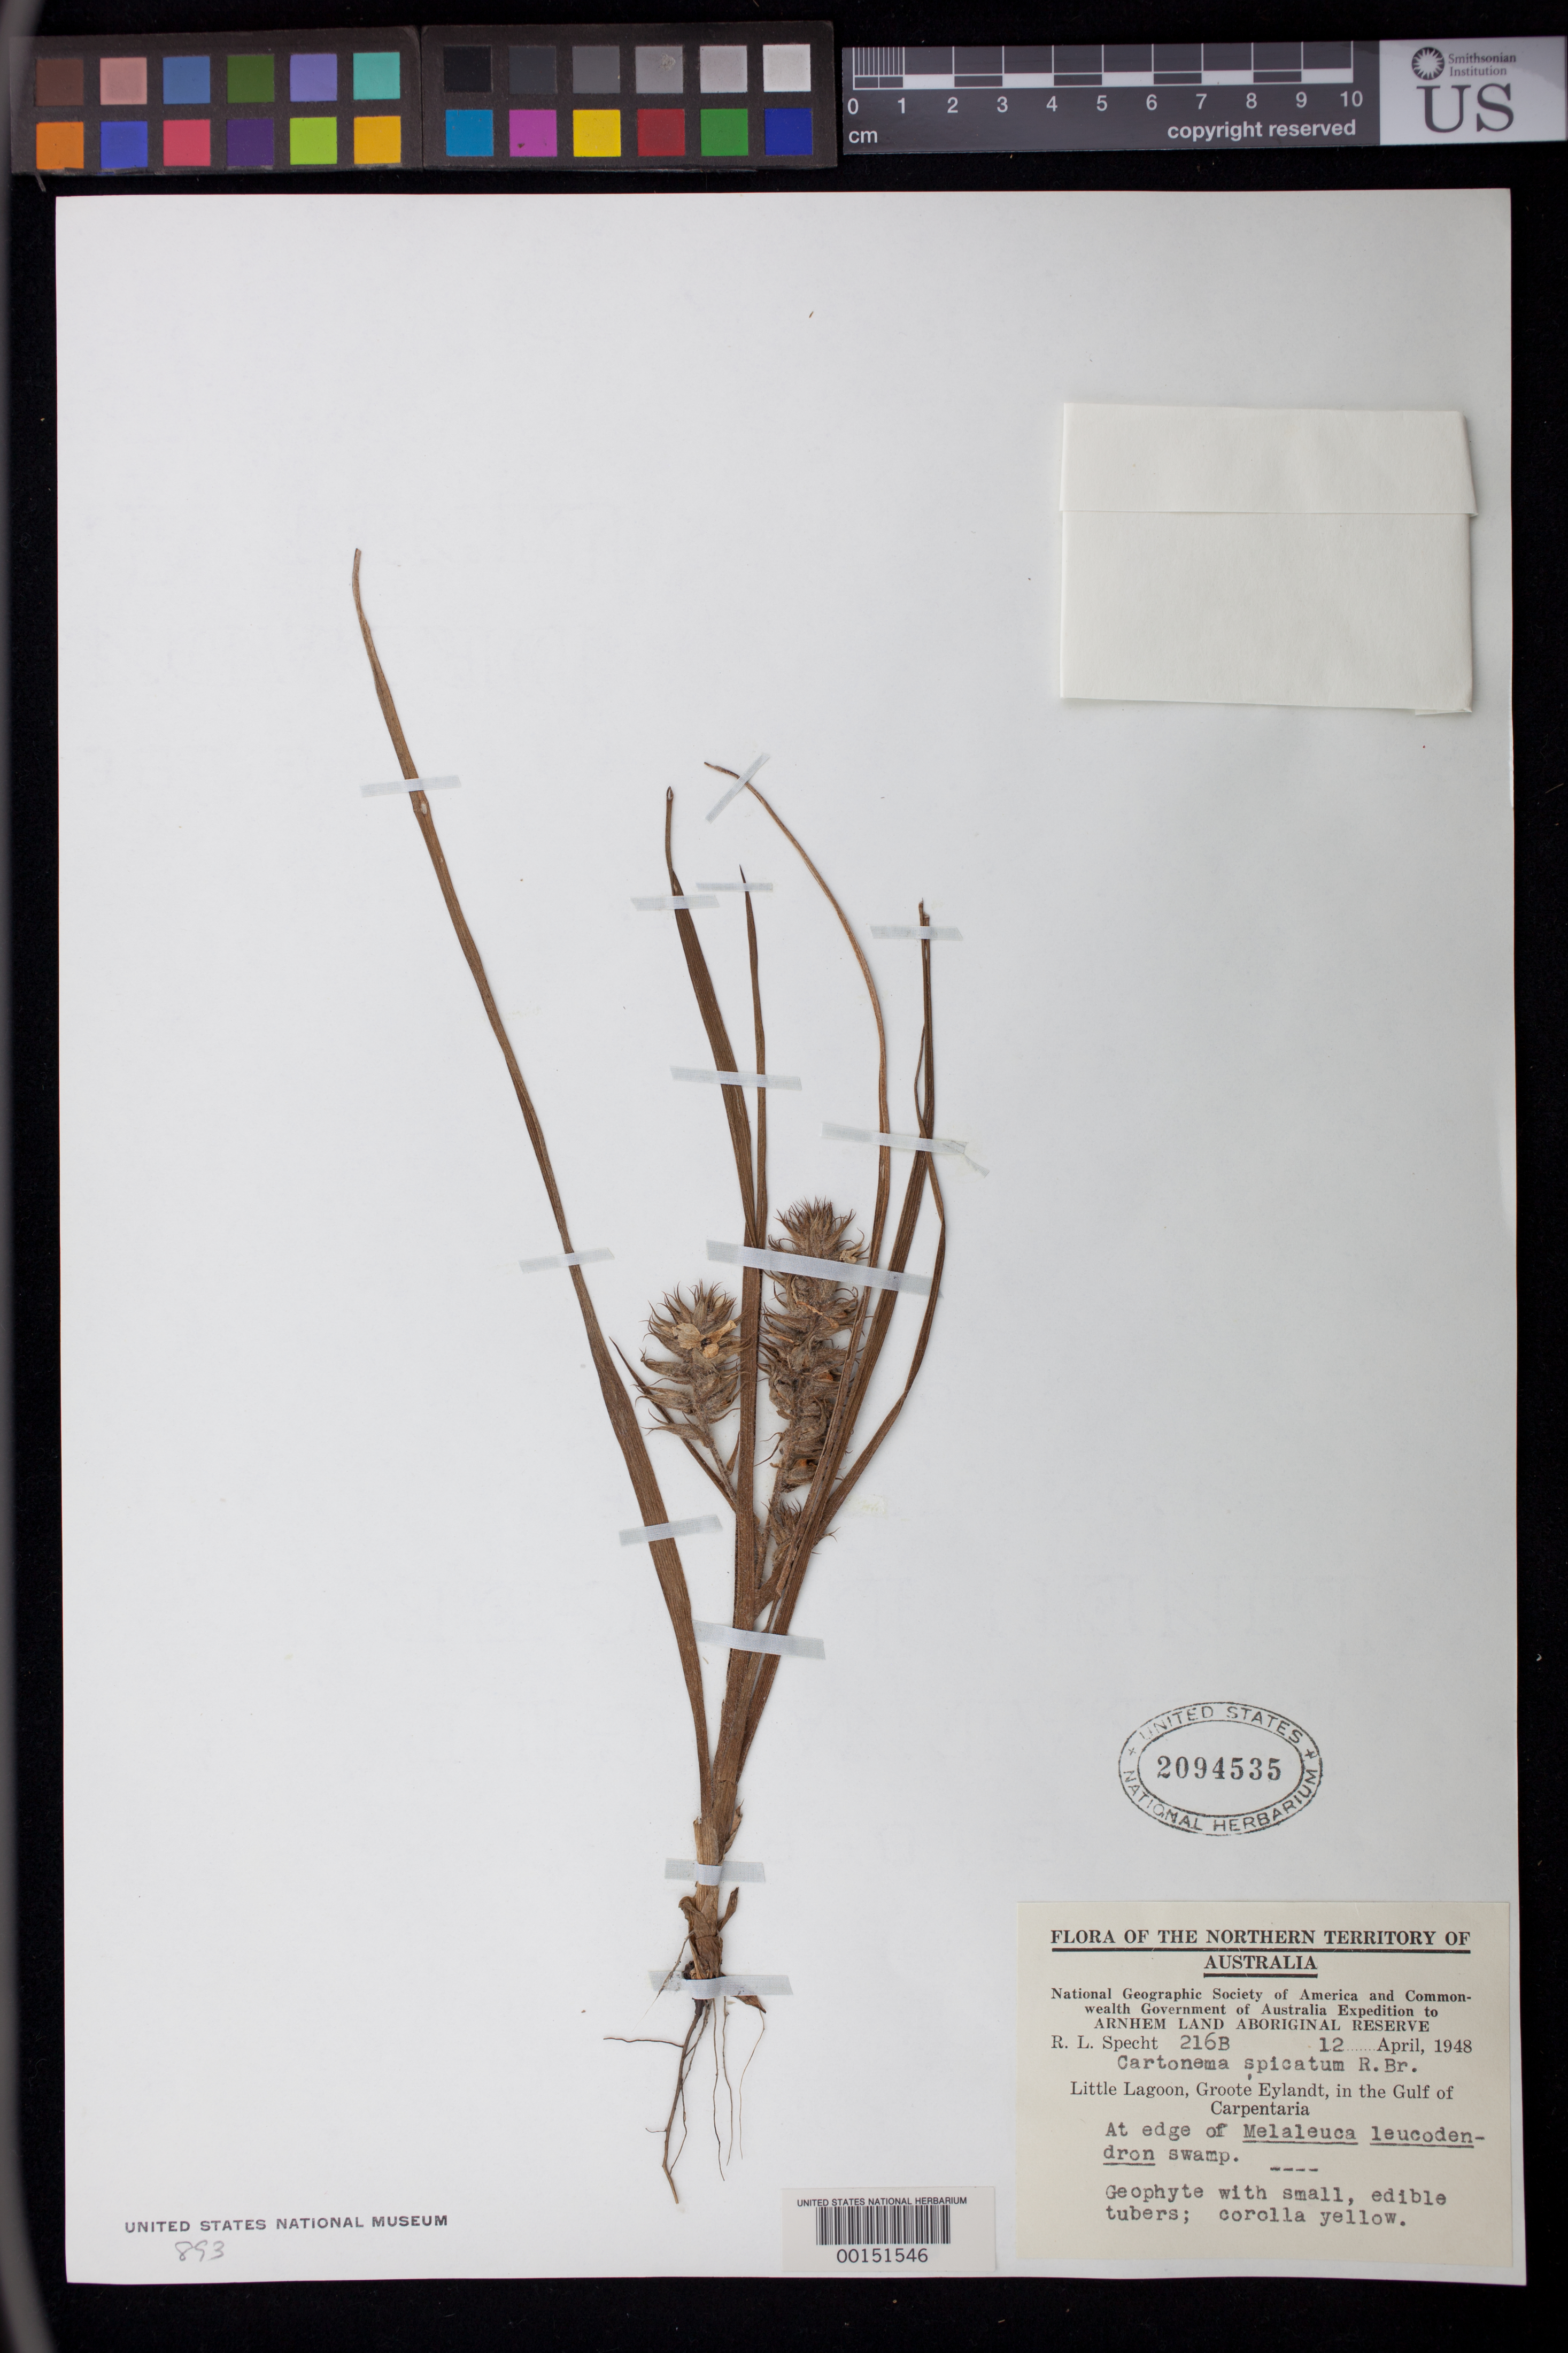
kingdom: Plantae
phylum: Tracheophyta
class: Liliopsida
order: Commelinales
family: Commelinaceae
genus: Cartonema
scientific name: Cartonema spicatum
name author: R. Br.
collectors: R. L. Specht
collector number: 216B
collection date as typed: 12 Apr 1948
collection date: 1948-04-12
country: Australia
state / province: Northern Territory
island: Groote Eylandt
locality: Little Lagoon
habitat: At edge of Melaleuca leucodendron swamp.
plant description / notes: Geophyte with small, edible tubers; corolla yellow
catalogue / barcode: US 2094535